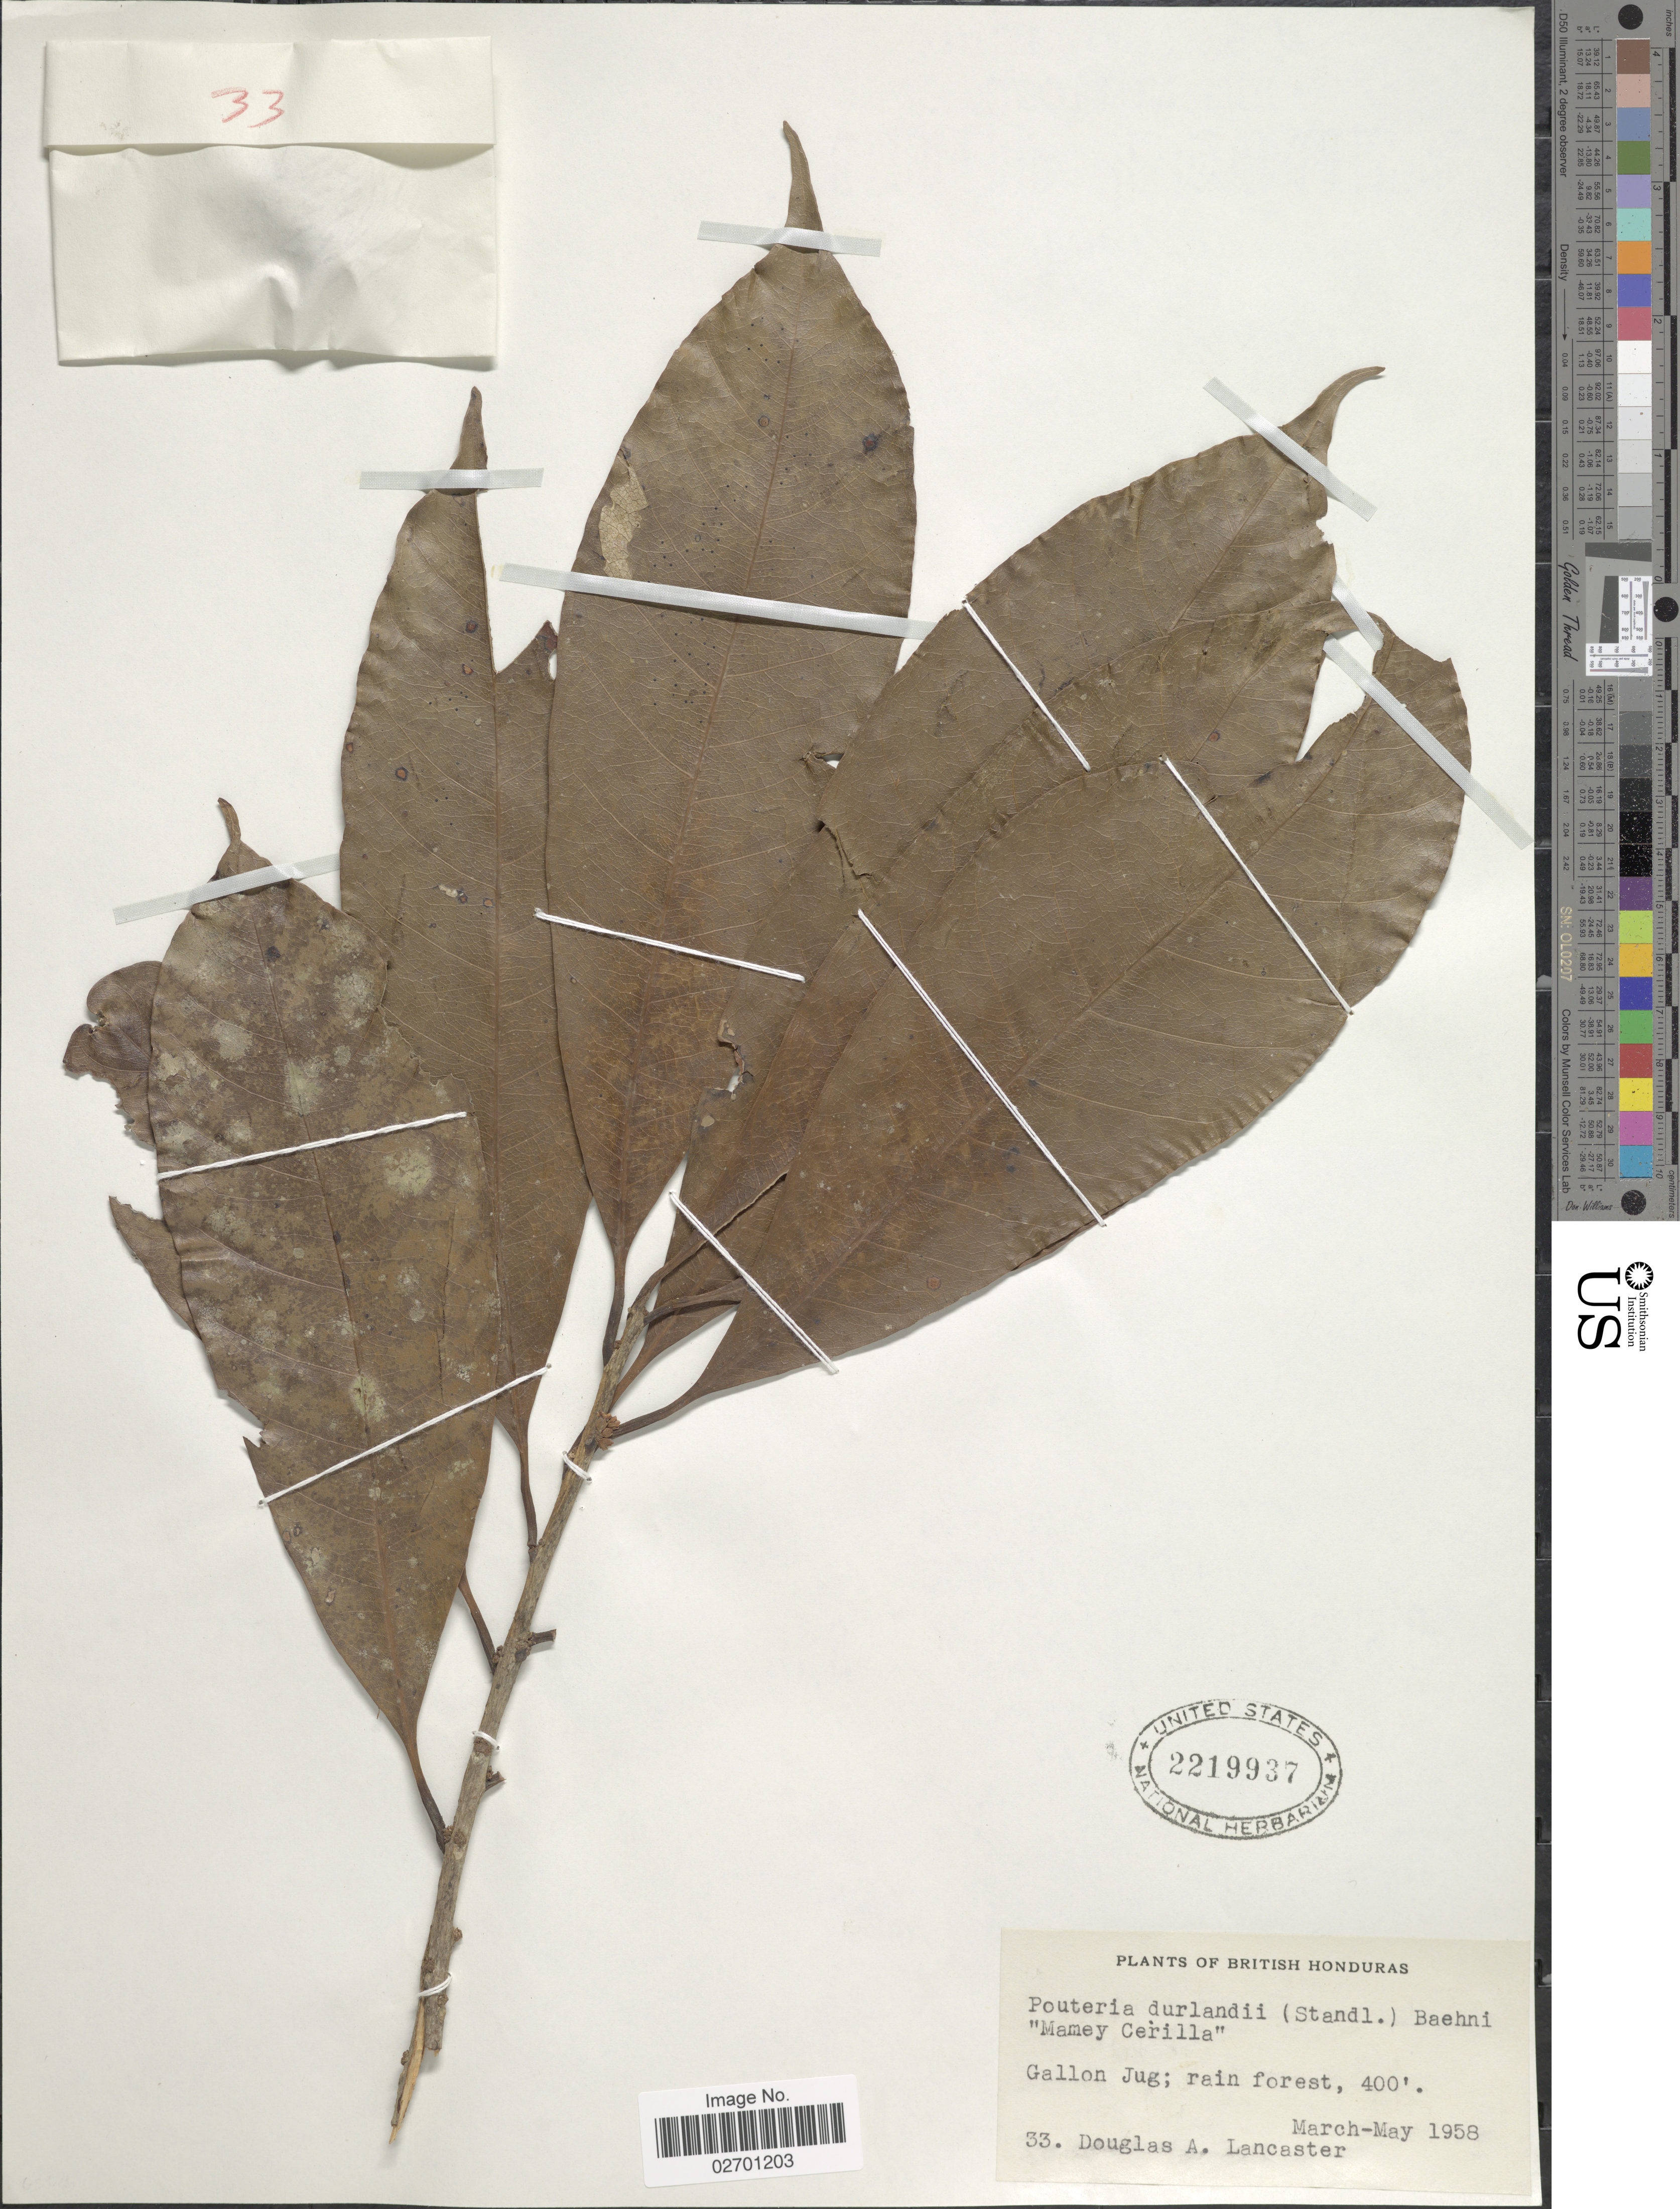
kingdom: Plantae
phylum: Tracheophyta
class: Magnoliopsida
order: Ericales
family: Sapotaceae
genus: Pouteria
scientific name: Pouteria durlandii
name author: (Standl.) Baehni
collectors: D. Lancaster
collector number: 33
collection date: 1958-03/1958-05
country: Belize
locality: British Honduras, Gallon Jug.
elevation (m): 122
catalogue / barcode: US 2219937